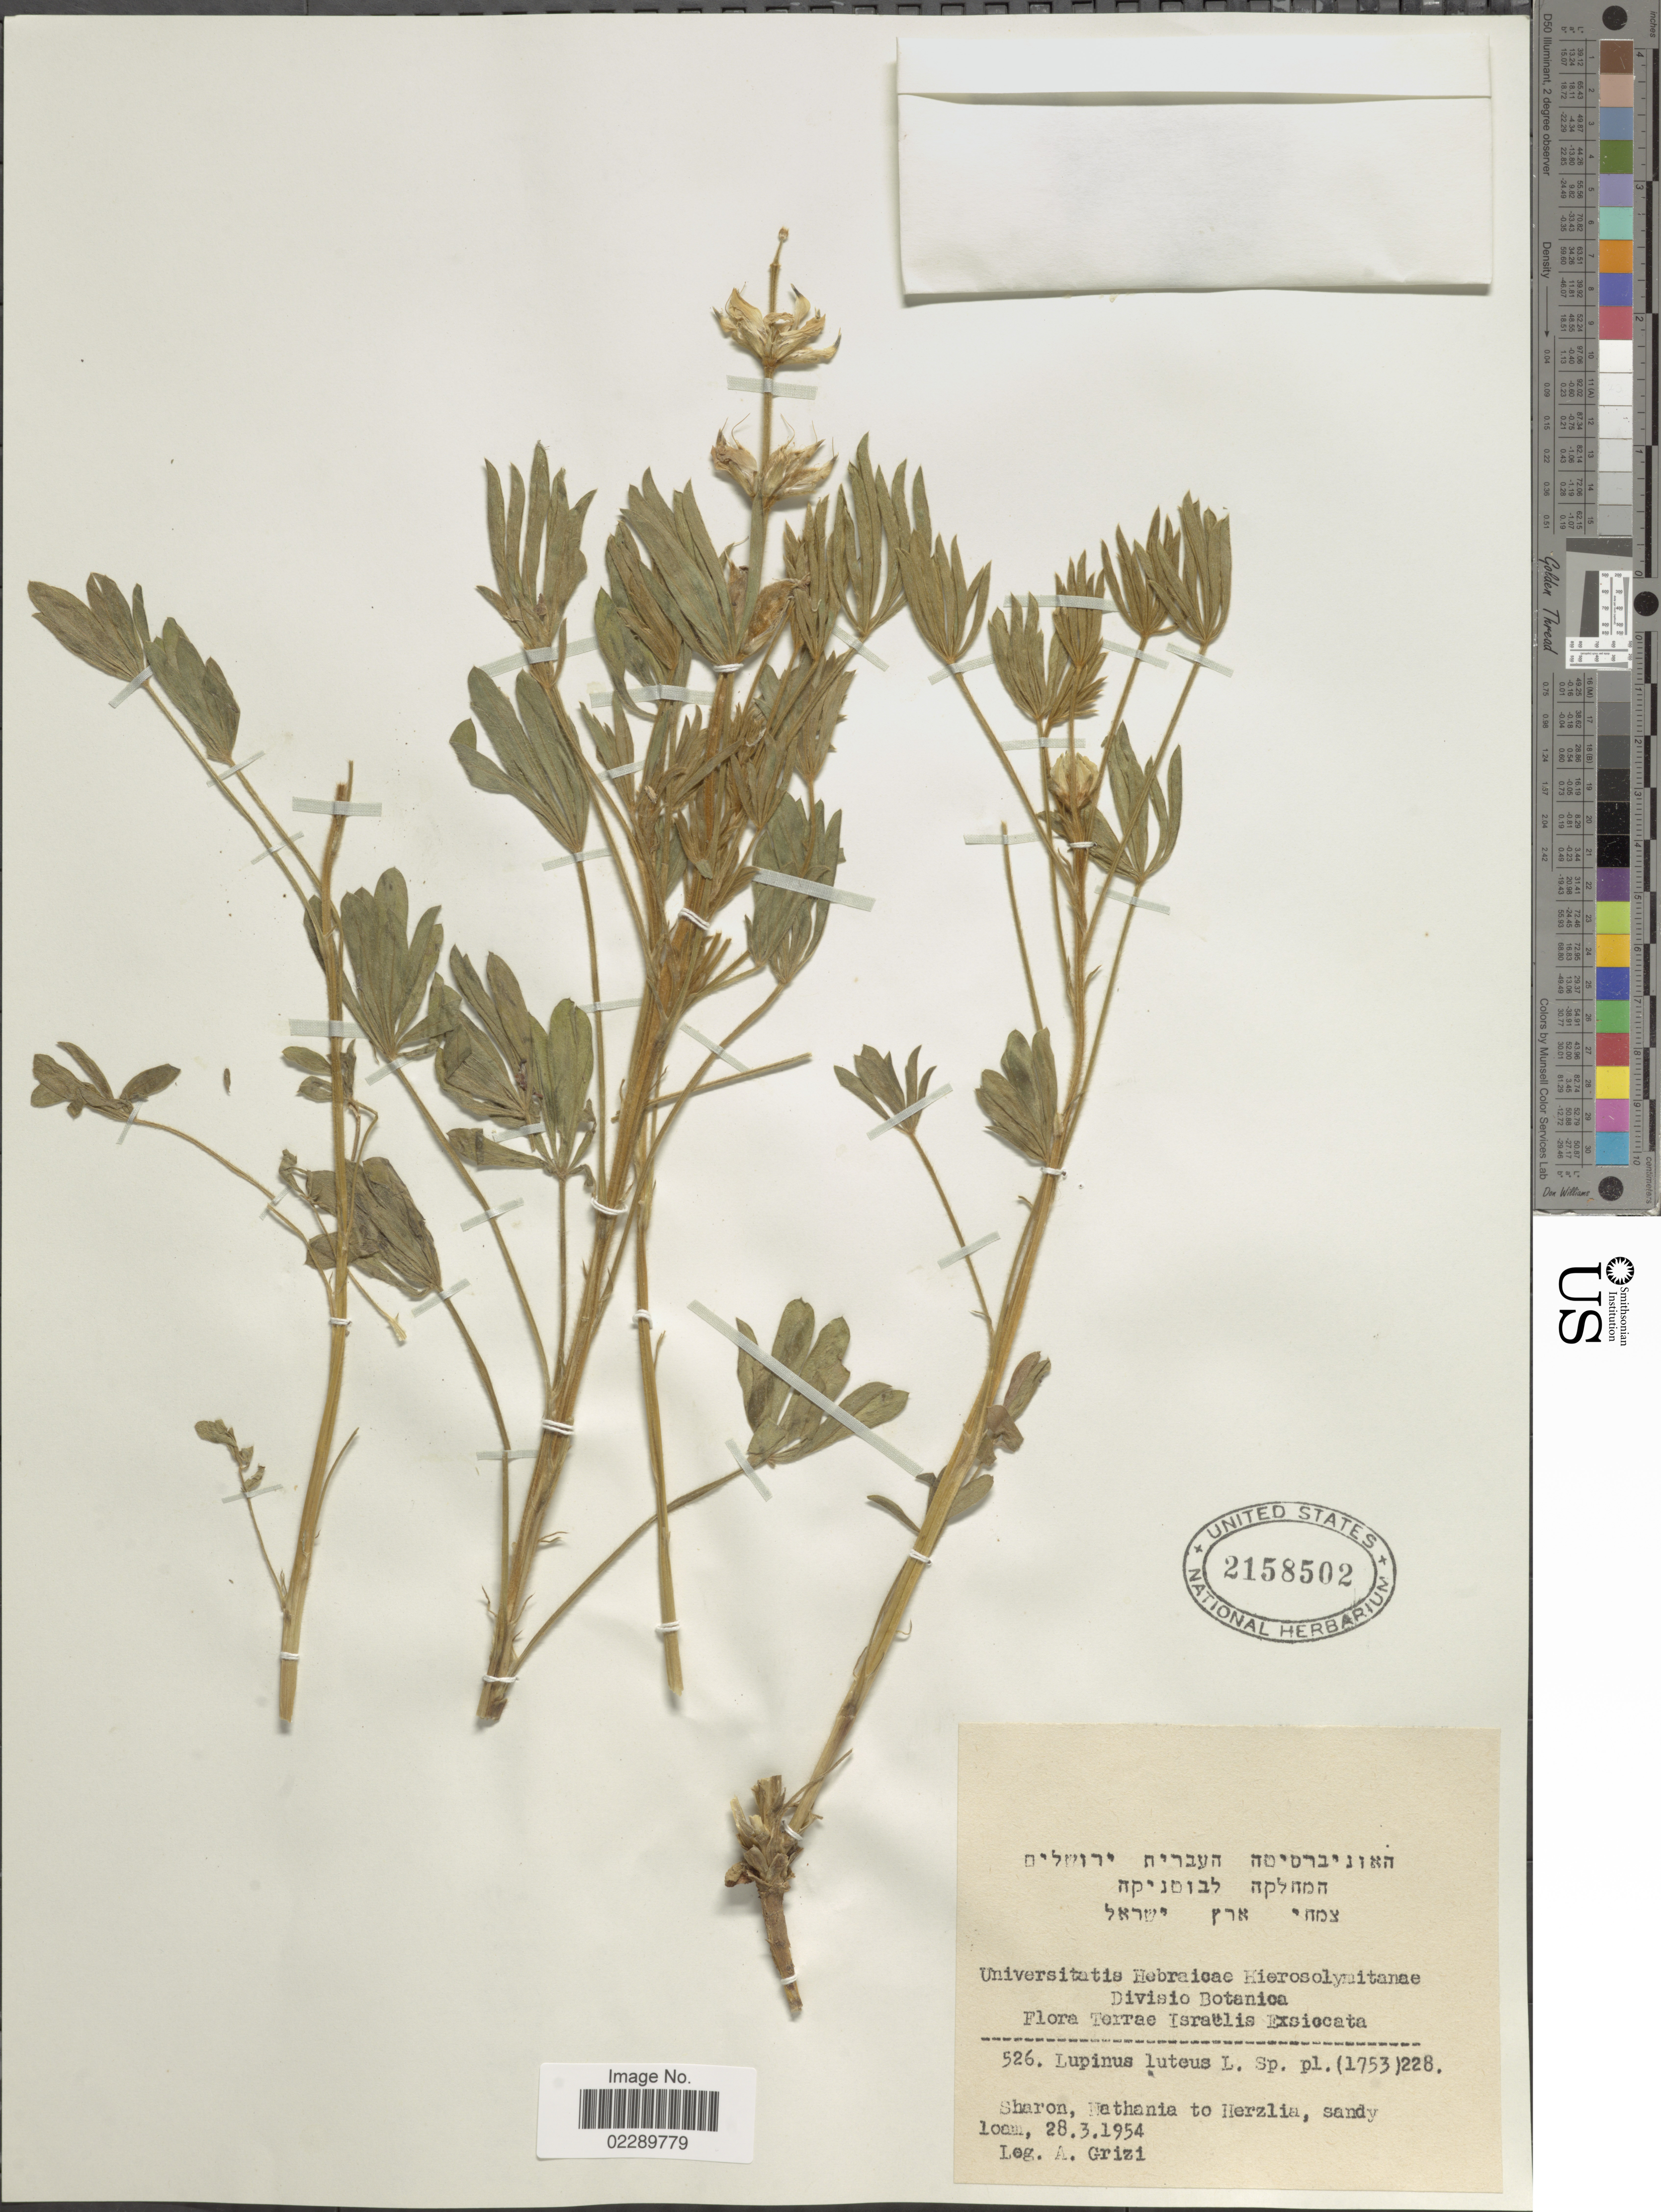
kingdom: Plantae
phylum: Tracheophyta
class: Magnoliopsida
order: Fabales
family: Fabaceae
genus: Lupinus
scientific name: Lupinus luteus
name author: L.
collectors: A. Grizi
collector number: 526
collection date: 1954-03-28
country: Israel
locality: Terrae Israëlis. Sharon, Nathania to Herzlia, sandy loam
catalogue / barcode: US 2158502